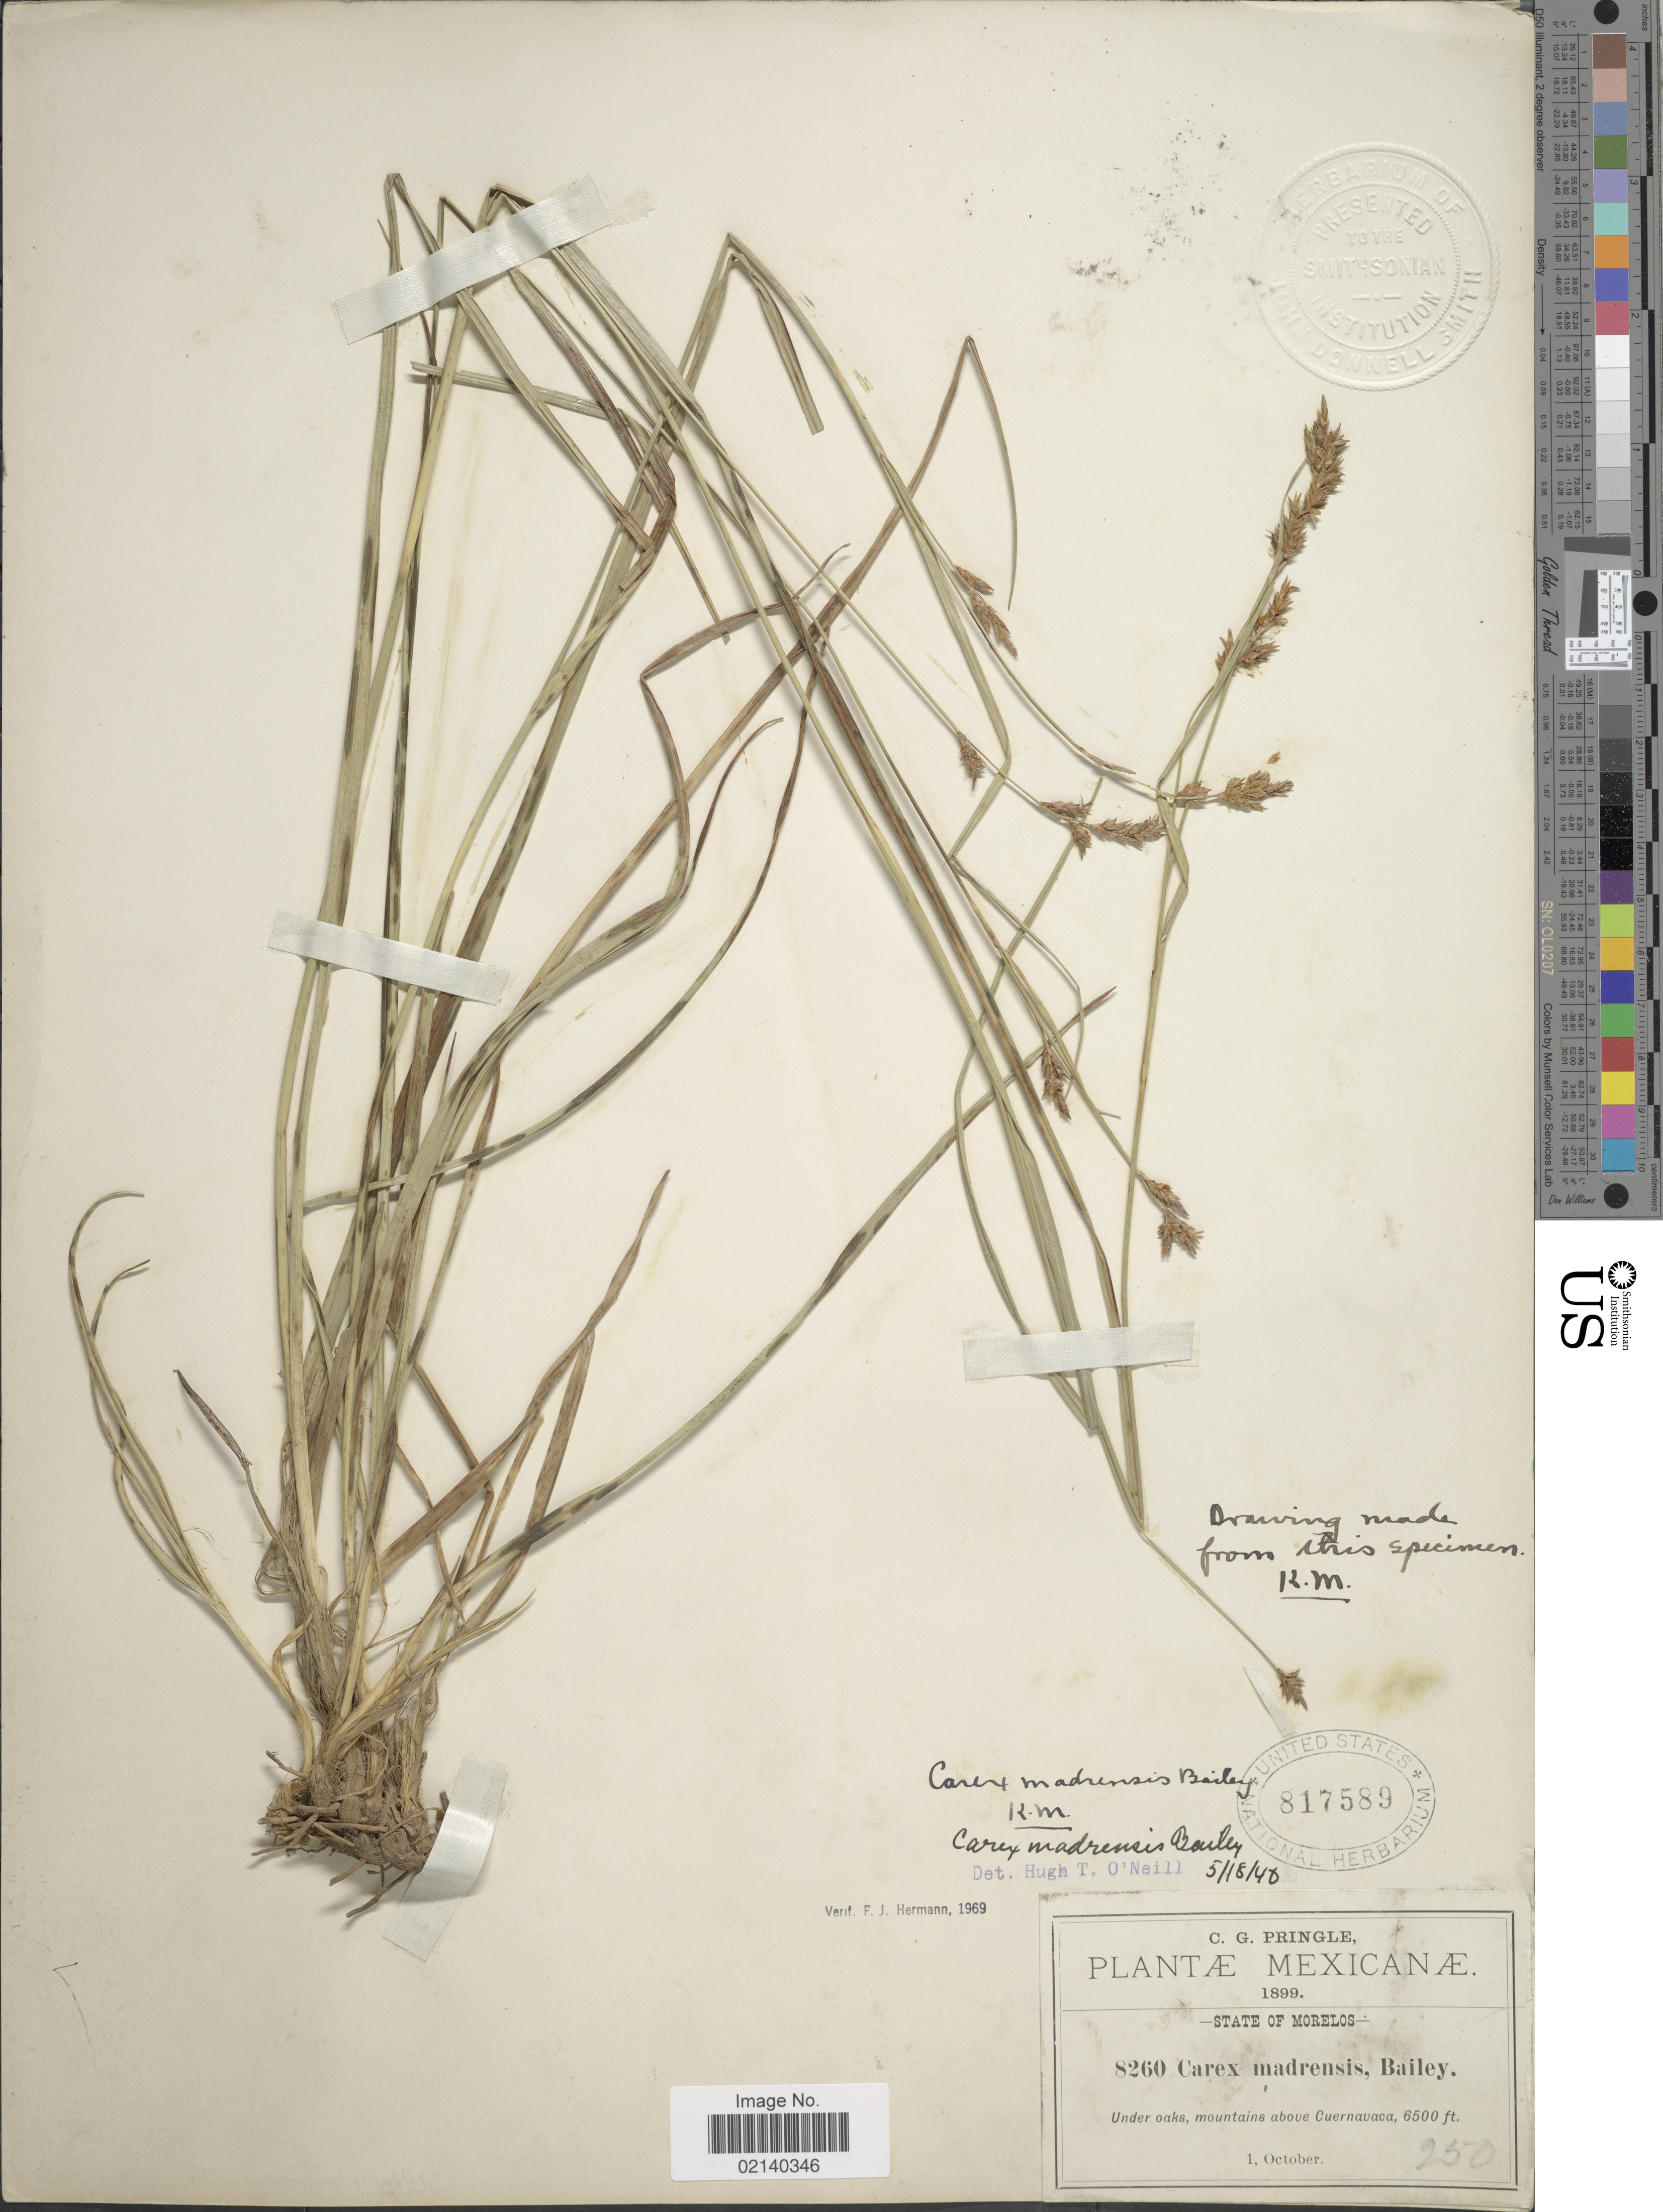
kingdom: Plantae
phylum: Tracheophyta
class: Liliopsida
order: Poales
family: Cyperaceae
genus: Carex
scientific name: Carex madrensis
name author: L.H. Bailey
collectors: C. G. Pringle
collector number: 8260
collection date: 1899-10-01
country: Mexico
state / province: Morelos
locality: Under oaks, mountains above Cuernavaca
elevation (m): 1981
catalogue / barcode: US 817589